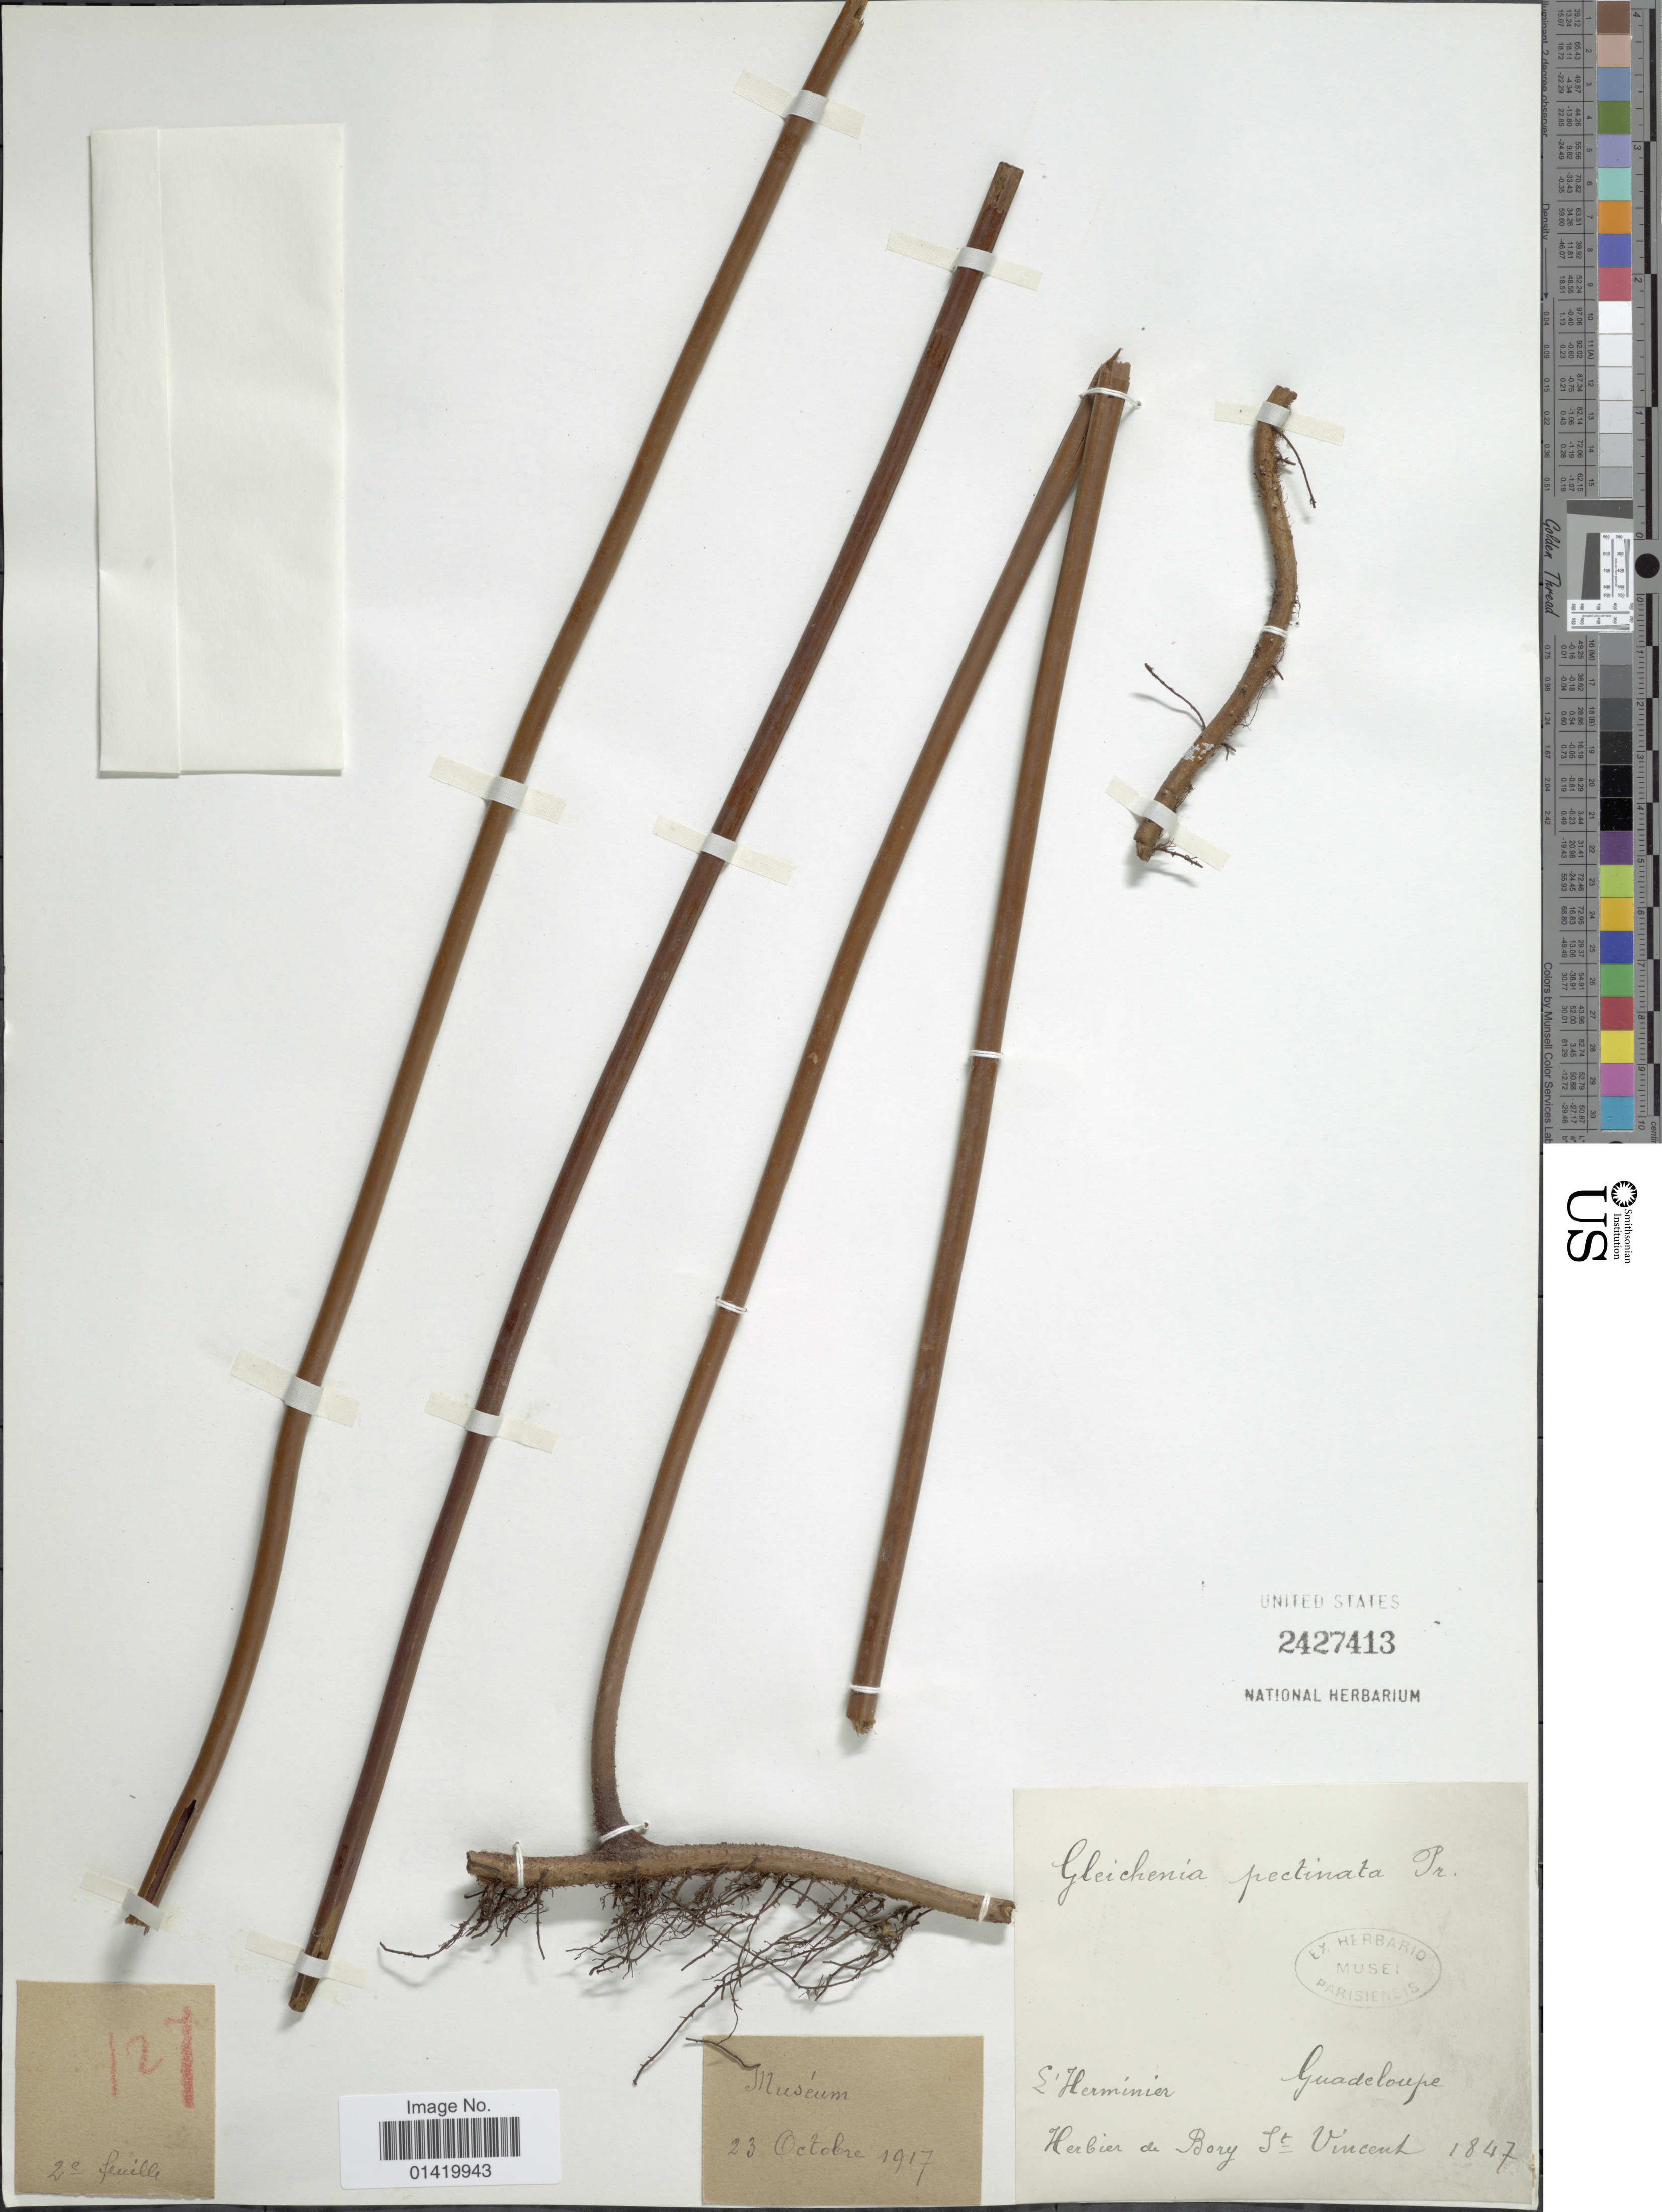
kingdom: Plantae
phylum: Tracheophyta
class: Polypodiopsida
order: Gleicheniales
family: Gleicheniaceae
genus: Gleichenella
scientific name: Gleichenella pectinata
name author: (Willd.) Ching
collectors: -. L'Herminier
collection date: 1847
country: Guadeloupe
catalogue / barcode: US 2427413